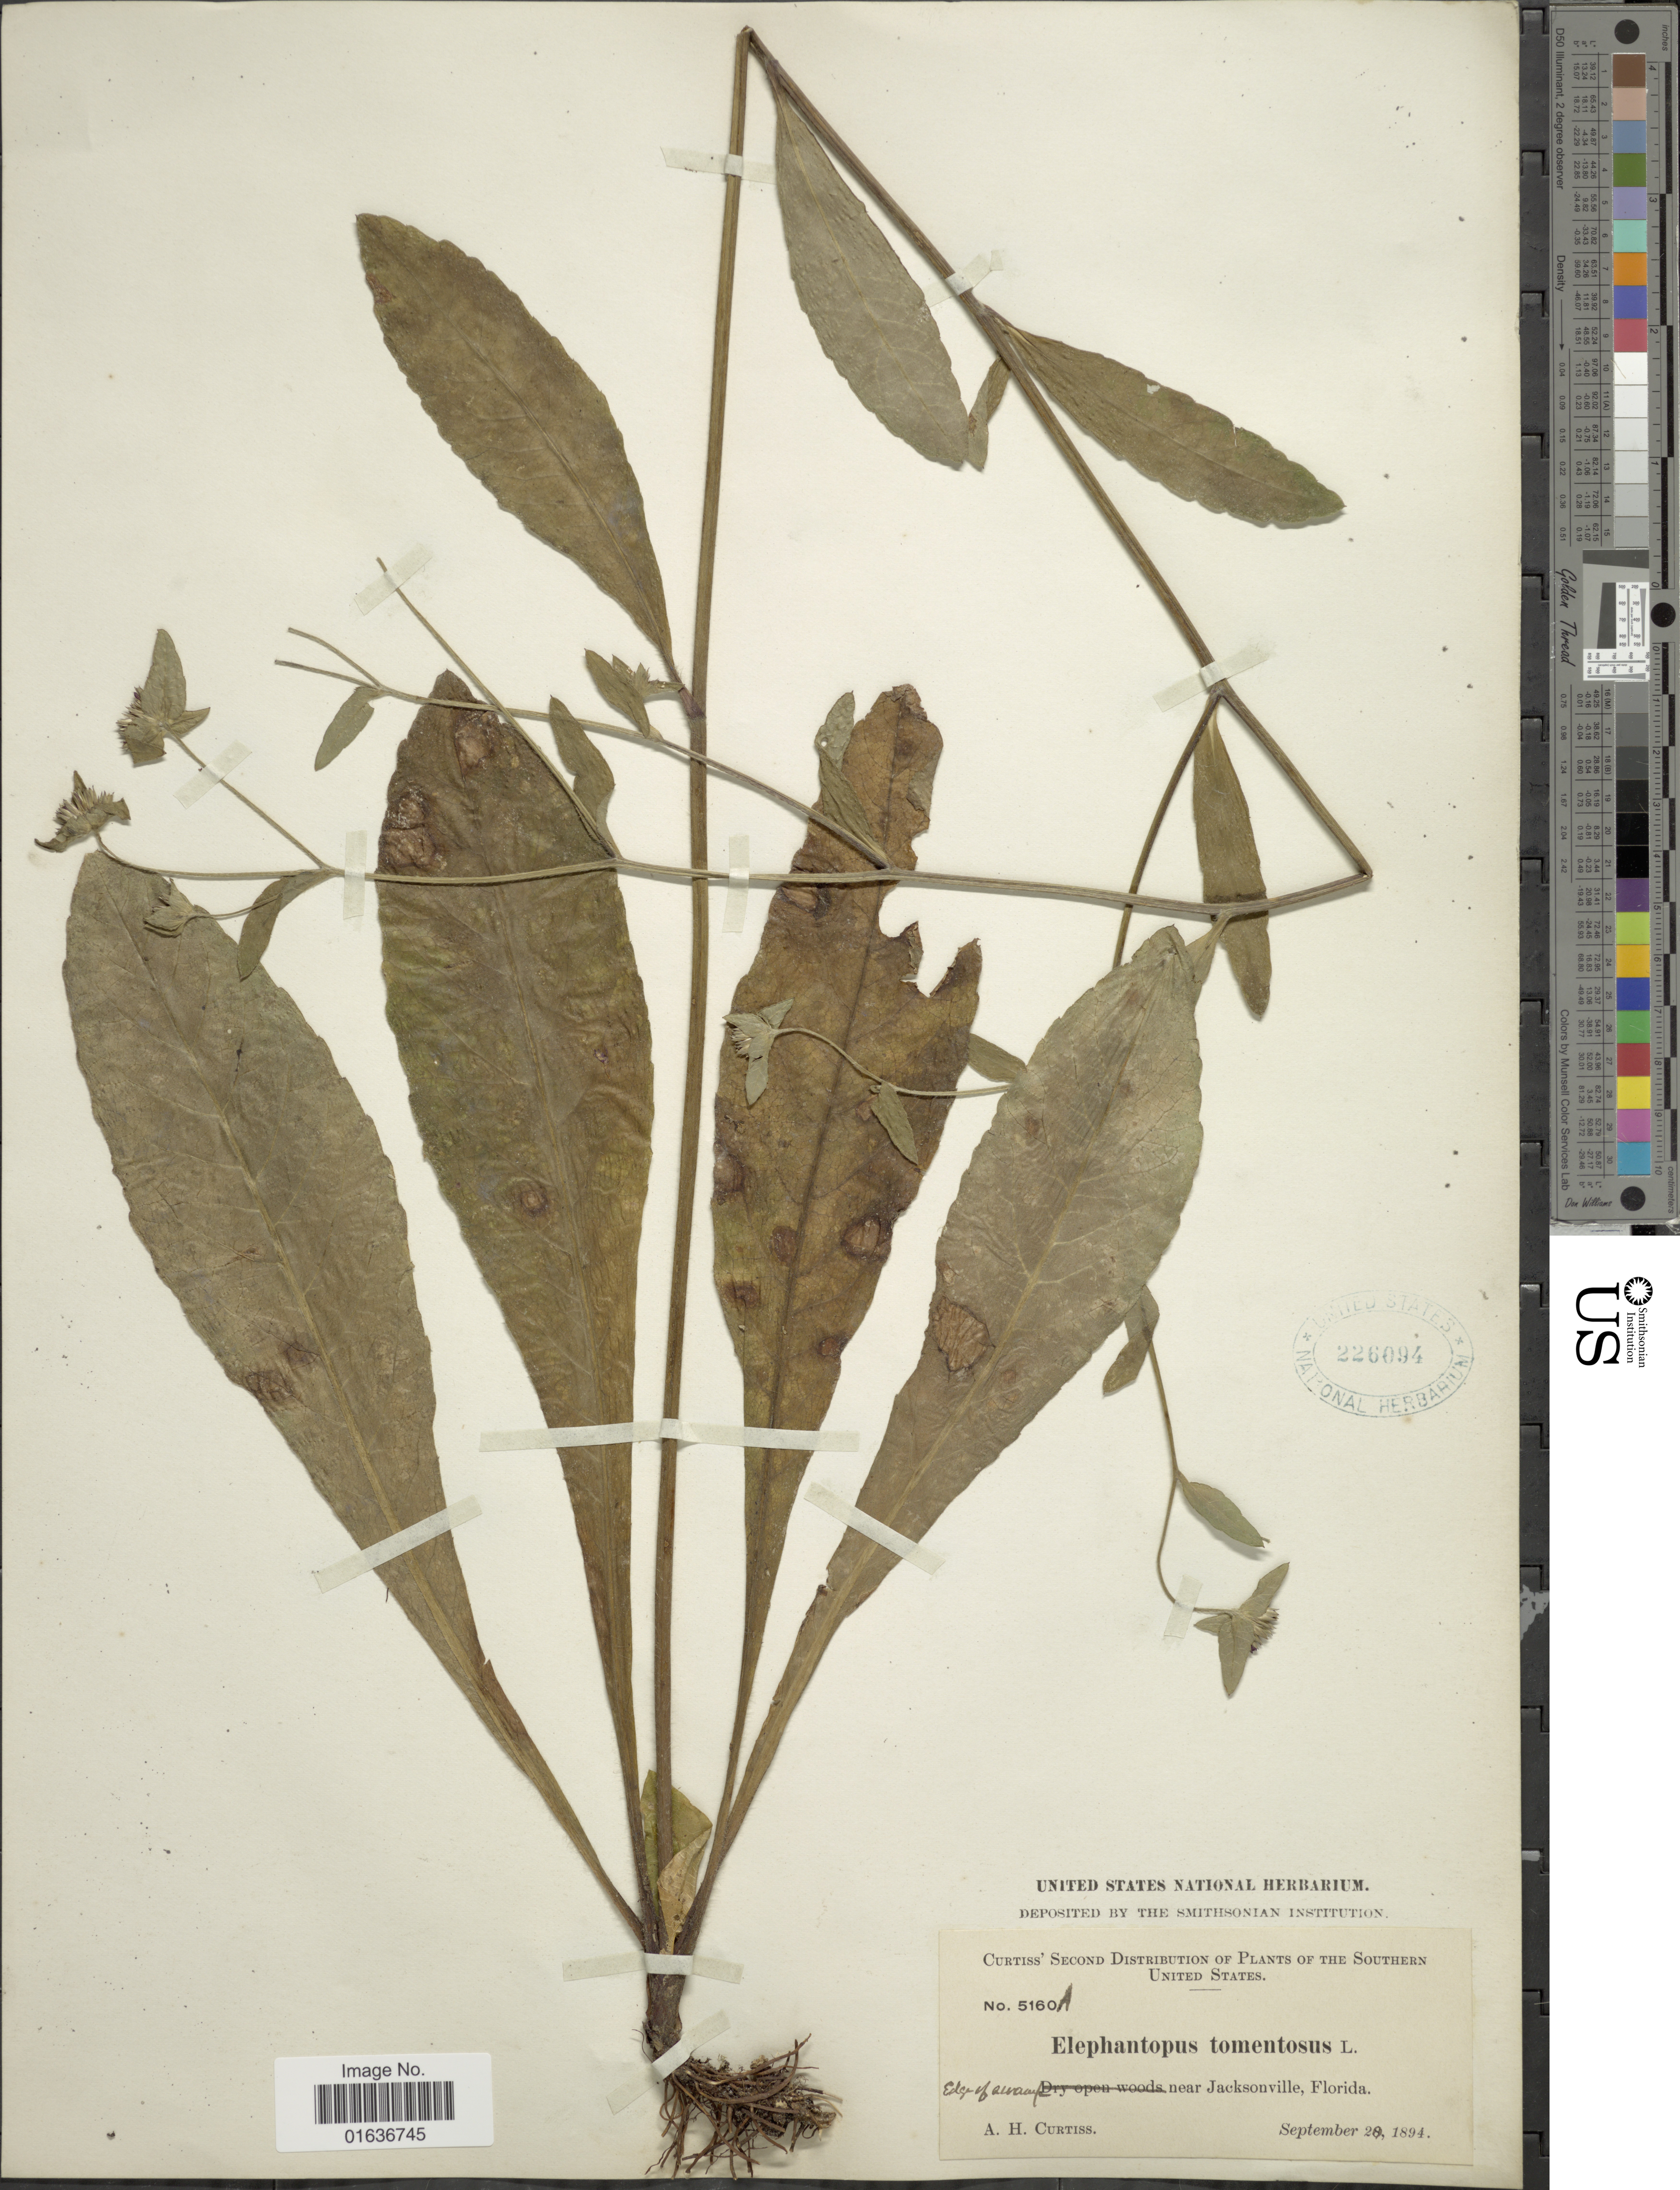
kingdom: Plantae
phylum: Tracheophyta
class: Magnoliopsida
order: Asterales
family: Asteraceae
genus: Elephantopus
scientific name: Elephantopus tomentosus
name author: L.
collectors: A. H. Curtiss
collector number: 5160A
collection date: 1894-09-20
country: United States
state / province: Florida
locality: Edge of swamp, near Jacksonville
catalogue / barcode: US 226094